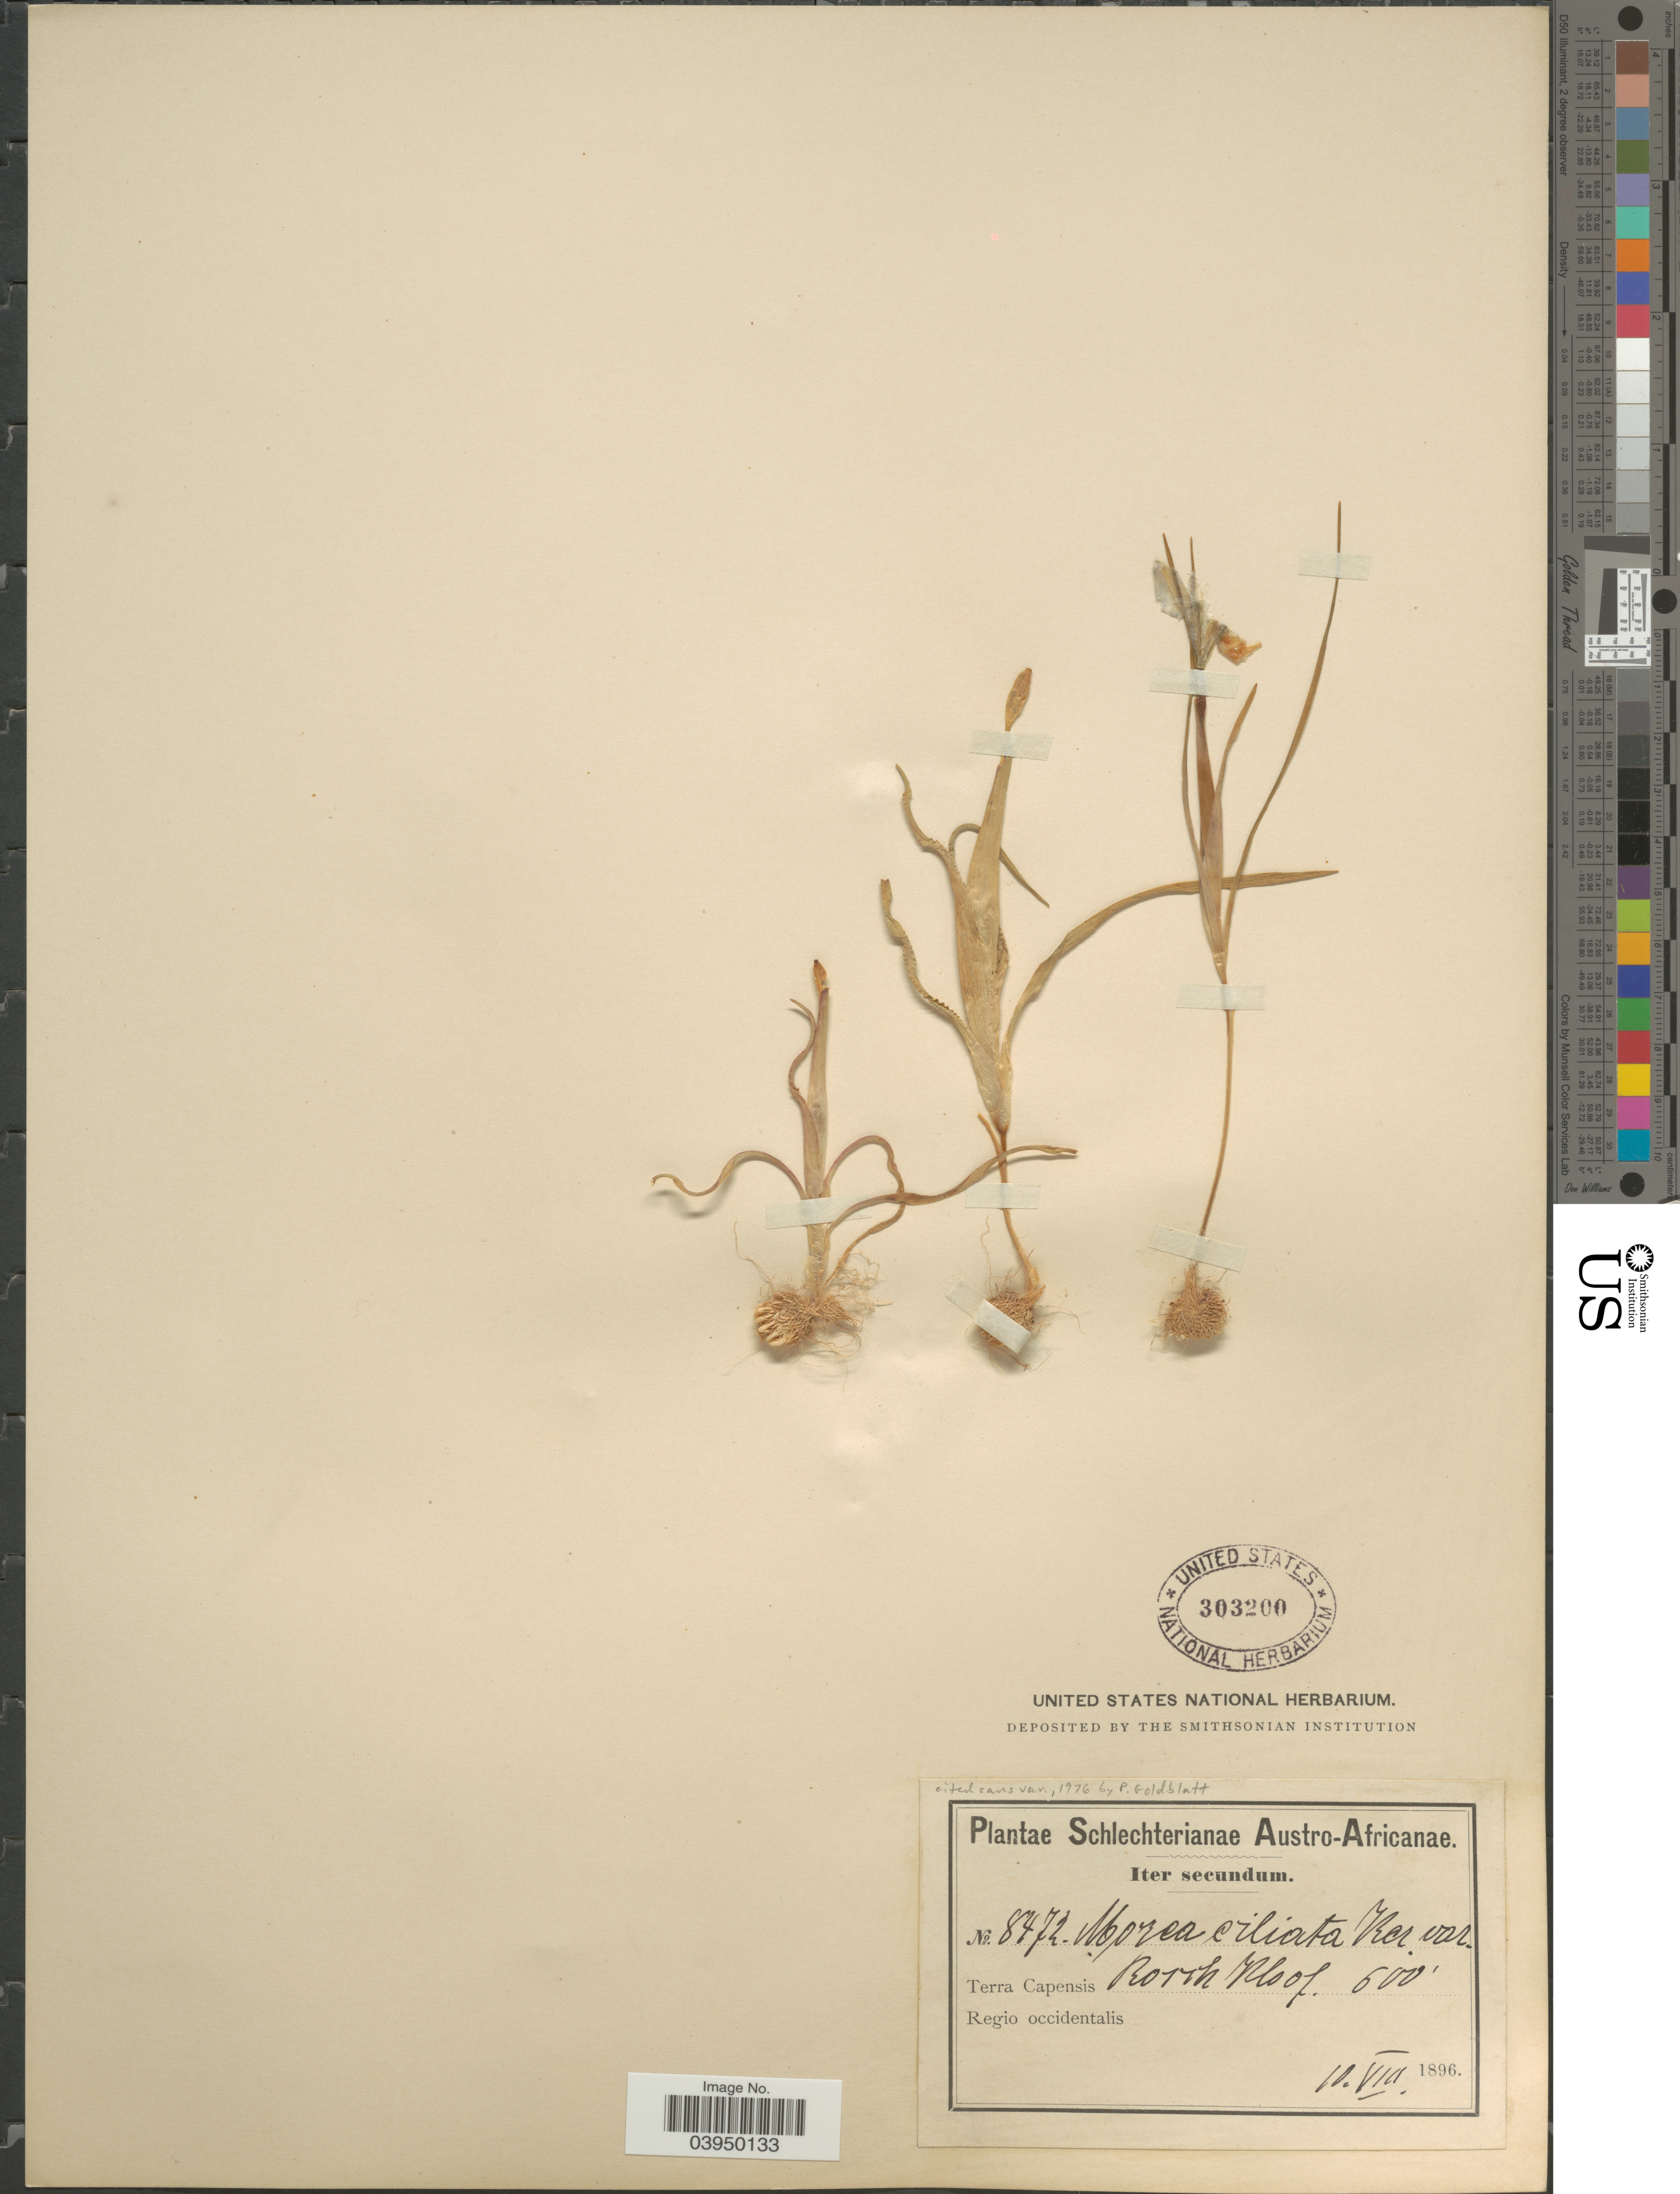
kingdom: Plantae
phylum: Tracheophyta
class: Liliopsida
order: Asparagales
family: Iridaceae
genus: Moraea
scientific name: Moraea ciliata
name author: Ker Gawl.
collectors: Schlechter, --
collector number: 8472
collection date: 1896-08-10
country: South Africa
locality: Austro-Africanae. Terra Capensis Bosch Kloof. Regio occidentalis.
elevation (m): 183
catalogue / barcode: US 303200